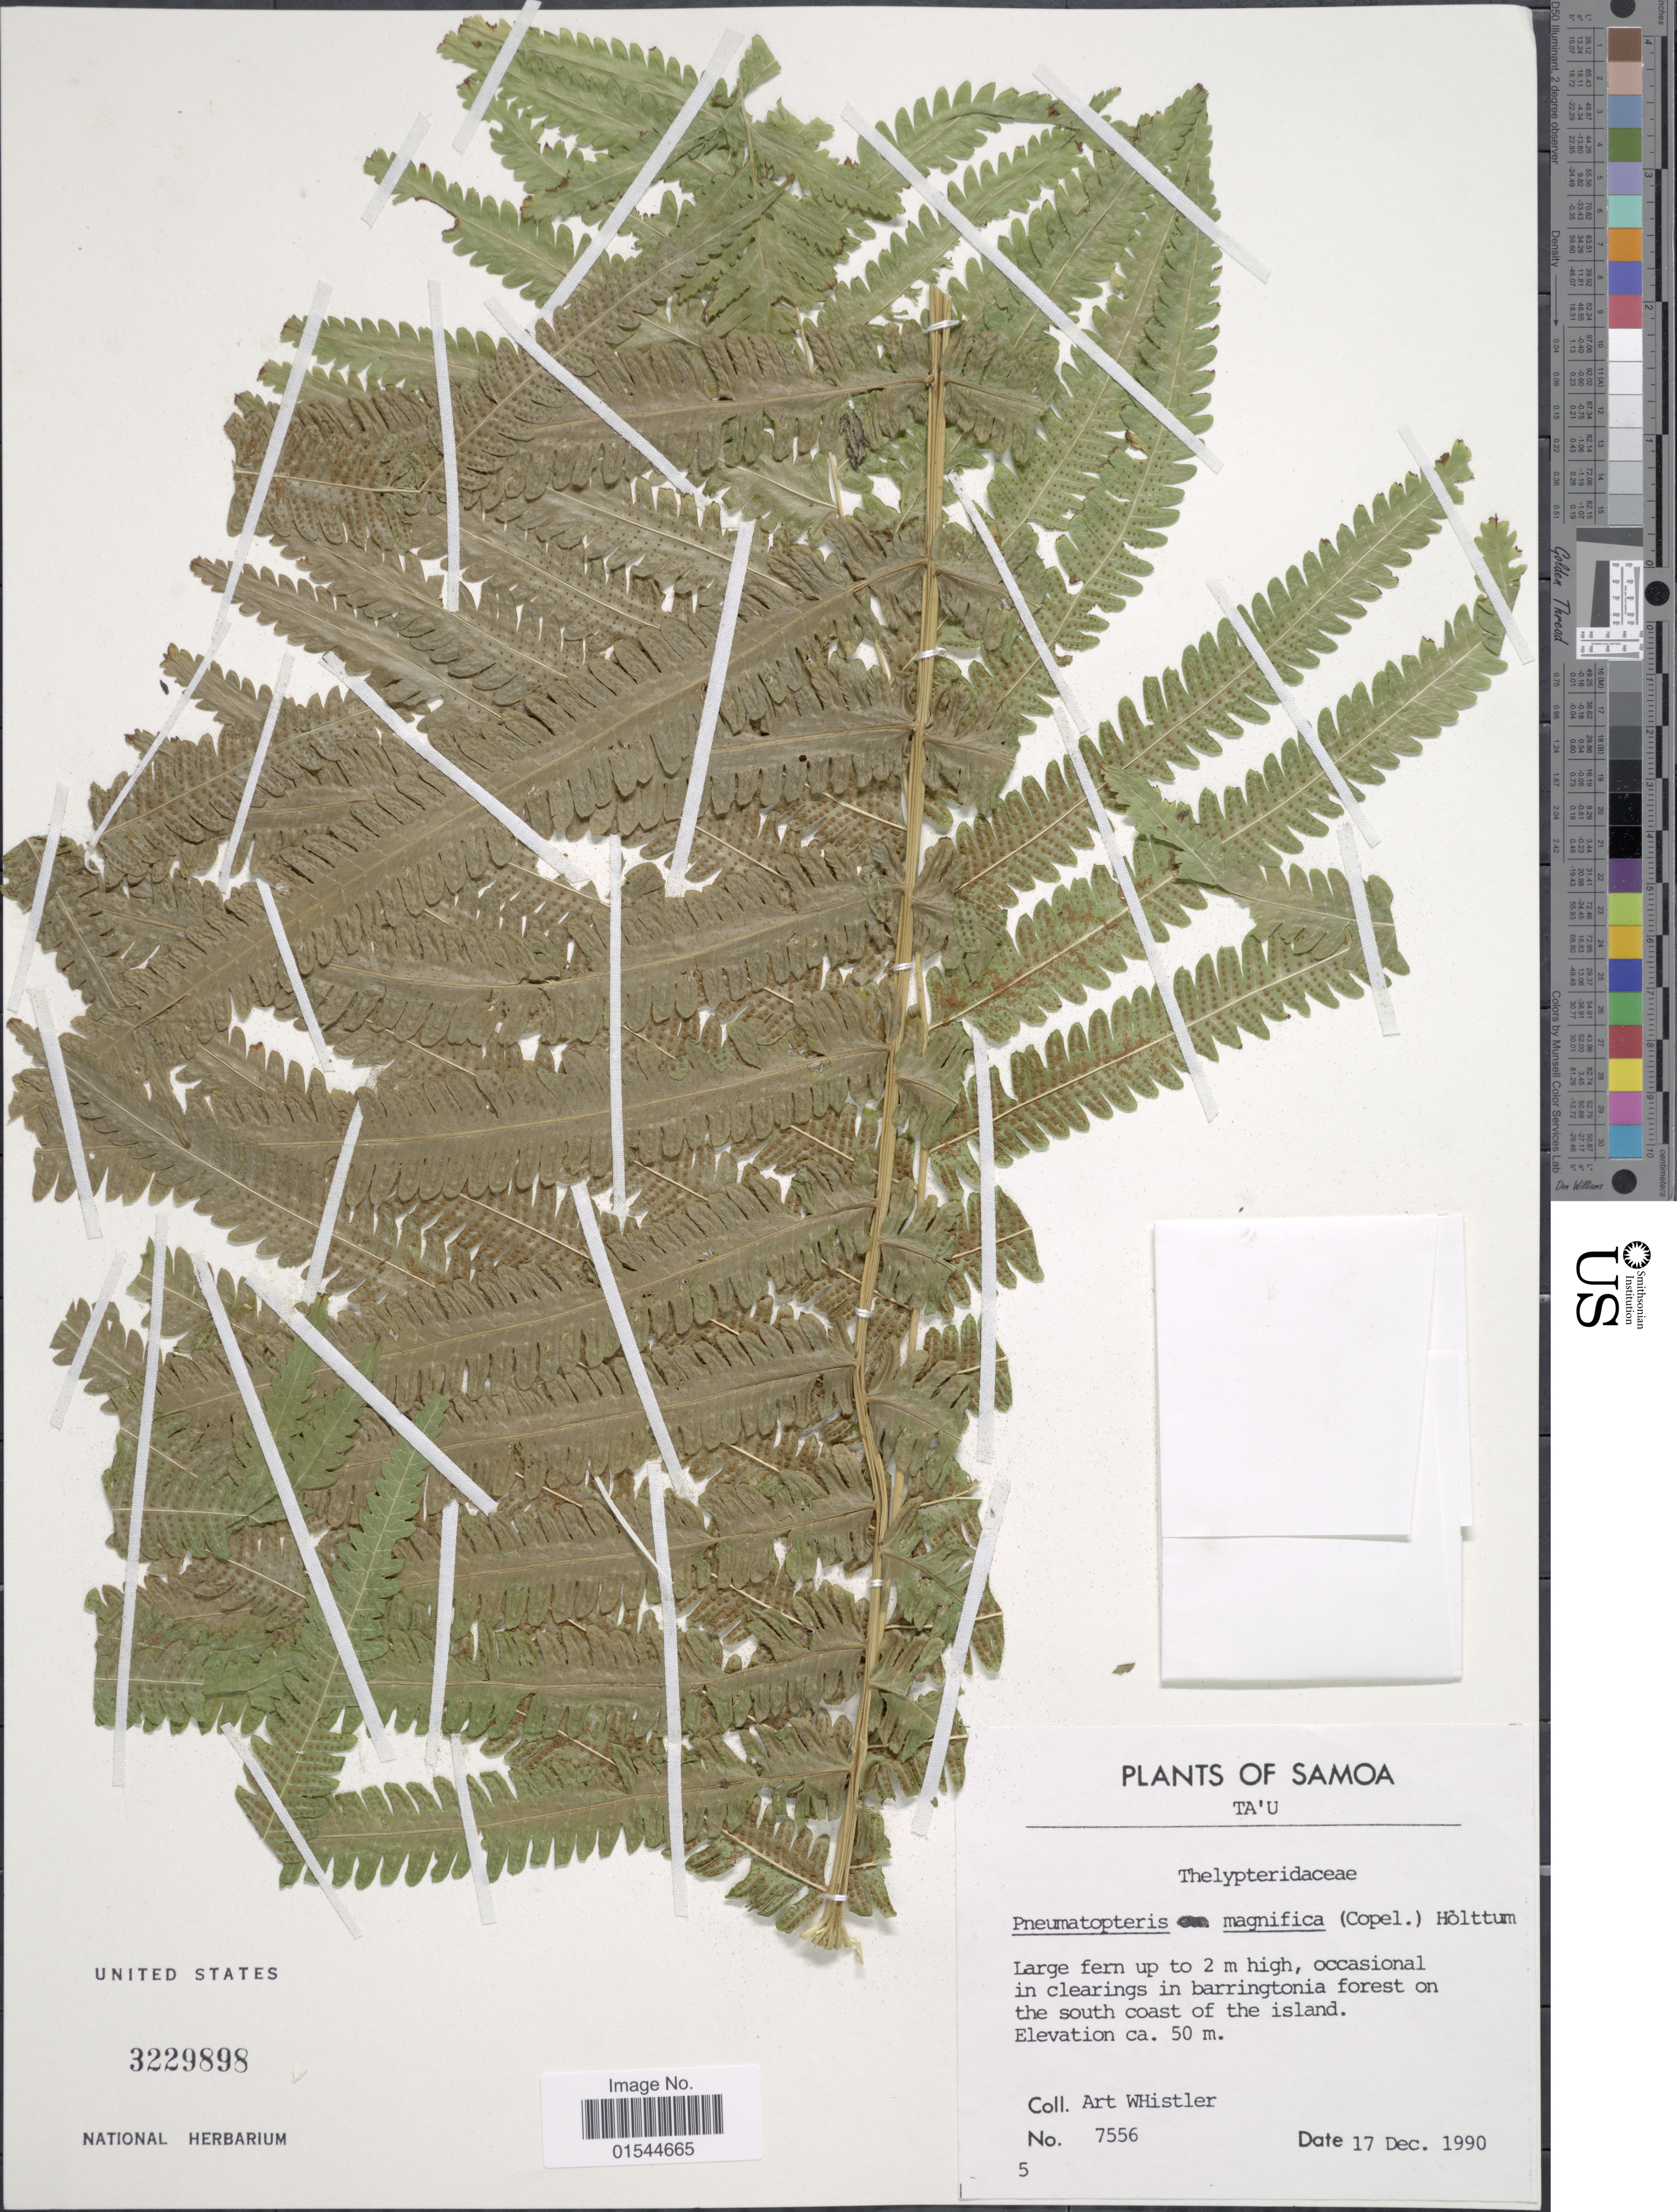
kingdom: Plantae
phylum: Tracheophyta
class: Polypodiopsida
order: Polypodiales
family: Thelypteridaceae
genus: Pneumatopteris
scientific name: Pneumatopteris magnifica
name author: (Copel.) Holttum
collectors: A. Whistler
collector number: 7556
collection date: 1990-12-17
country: American Samoa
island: Ta'u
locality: Ta'u, in barringtonia forest on the south coast of the island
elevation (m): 50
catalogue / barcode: US 3229898